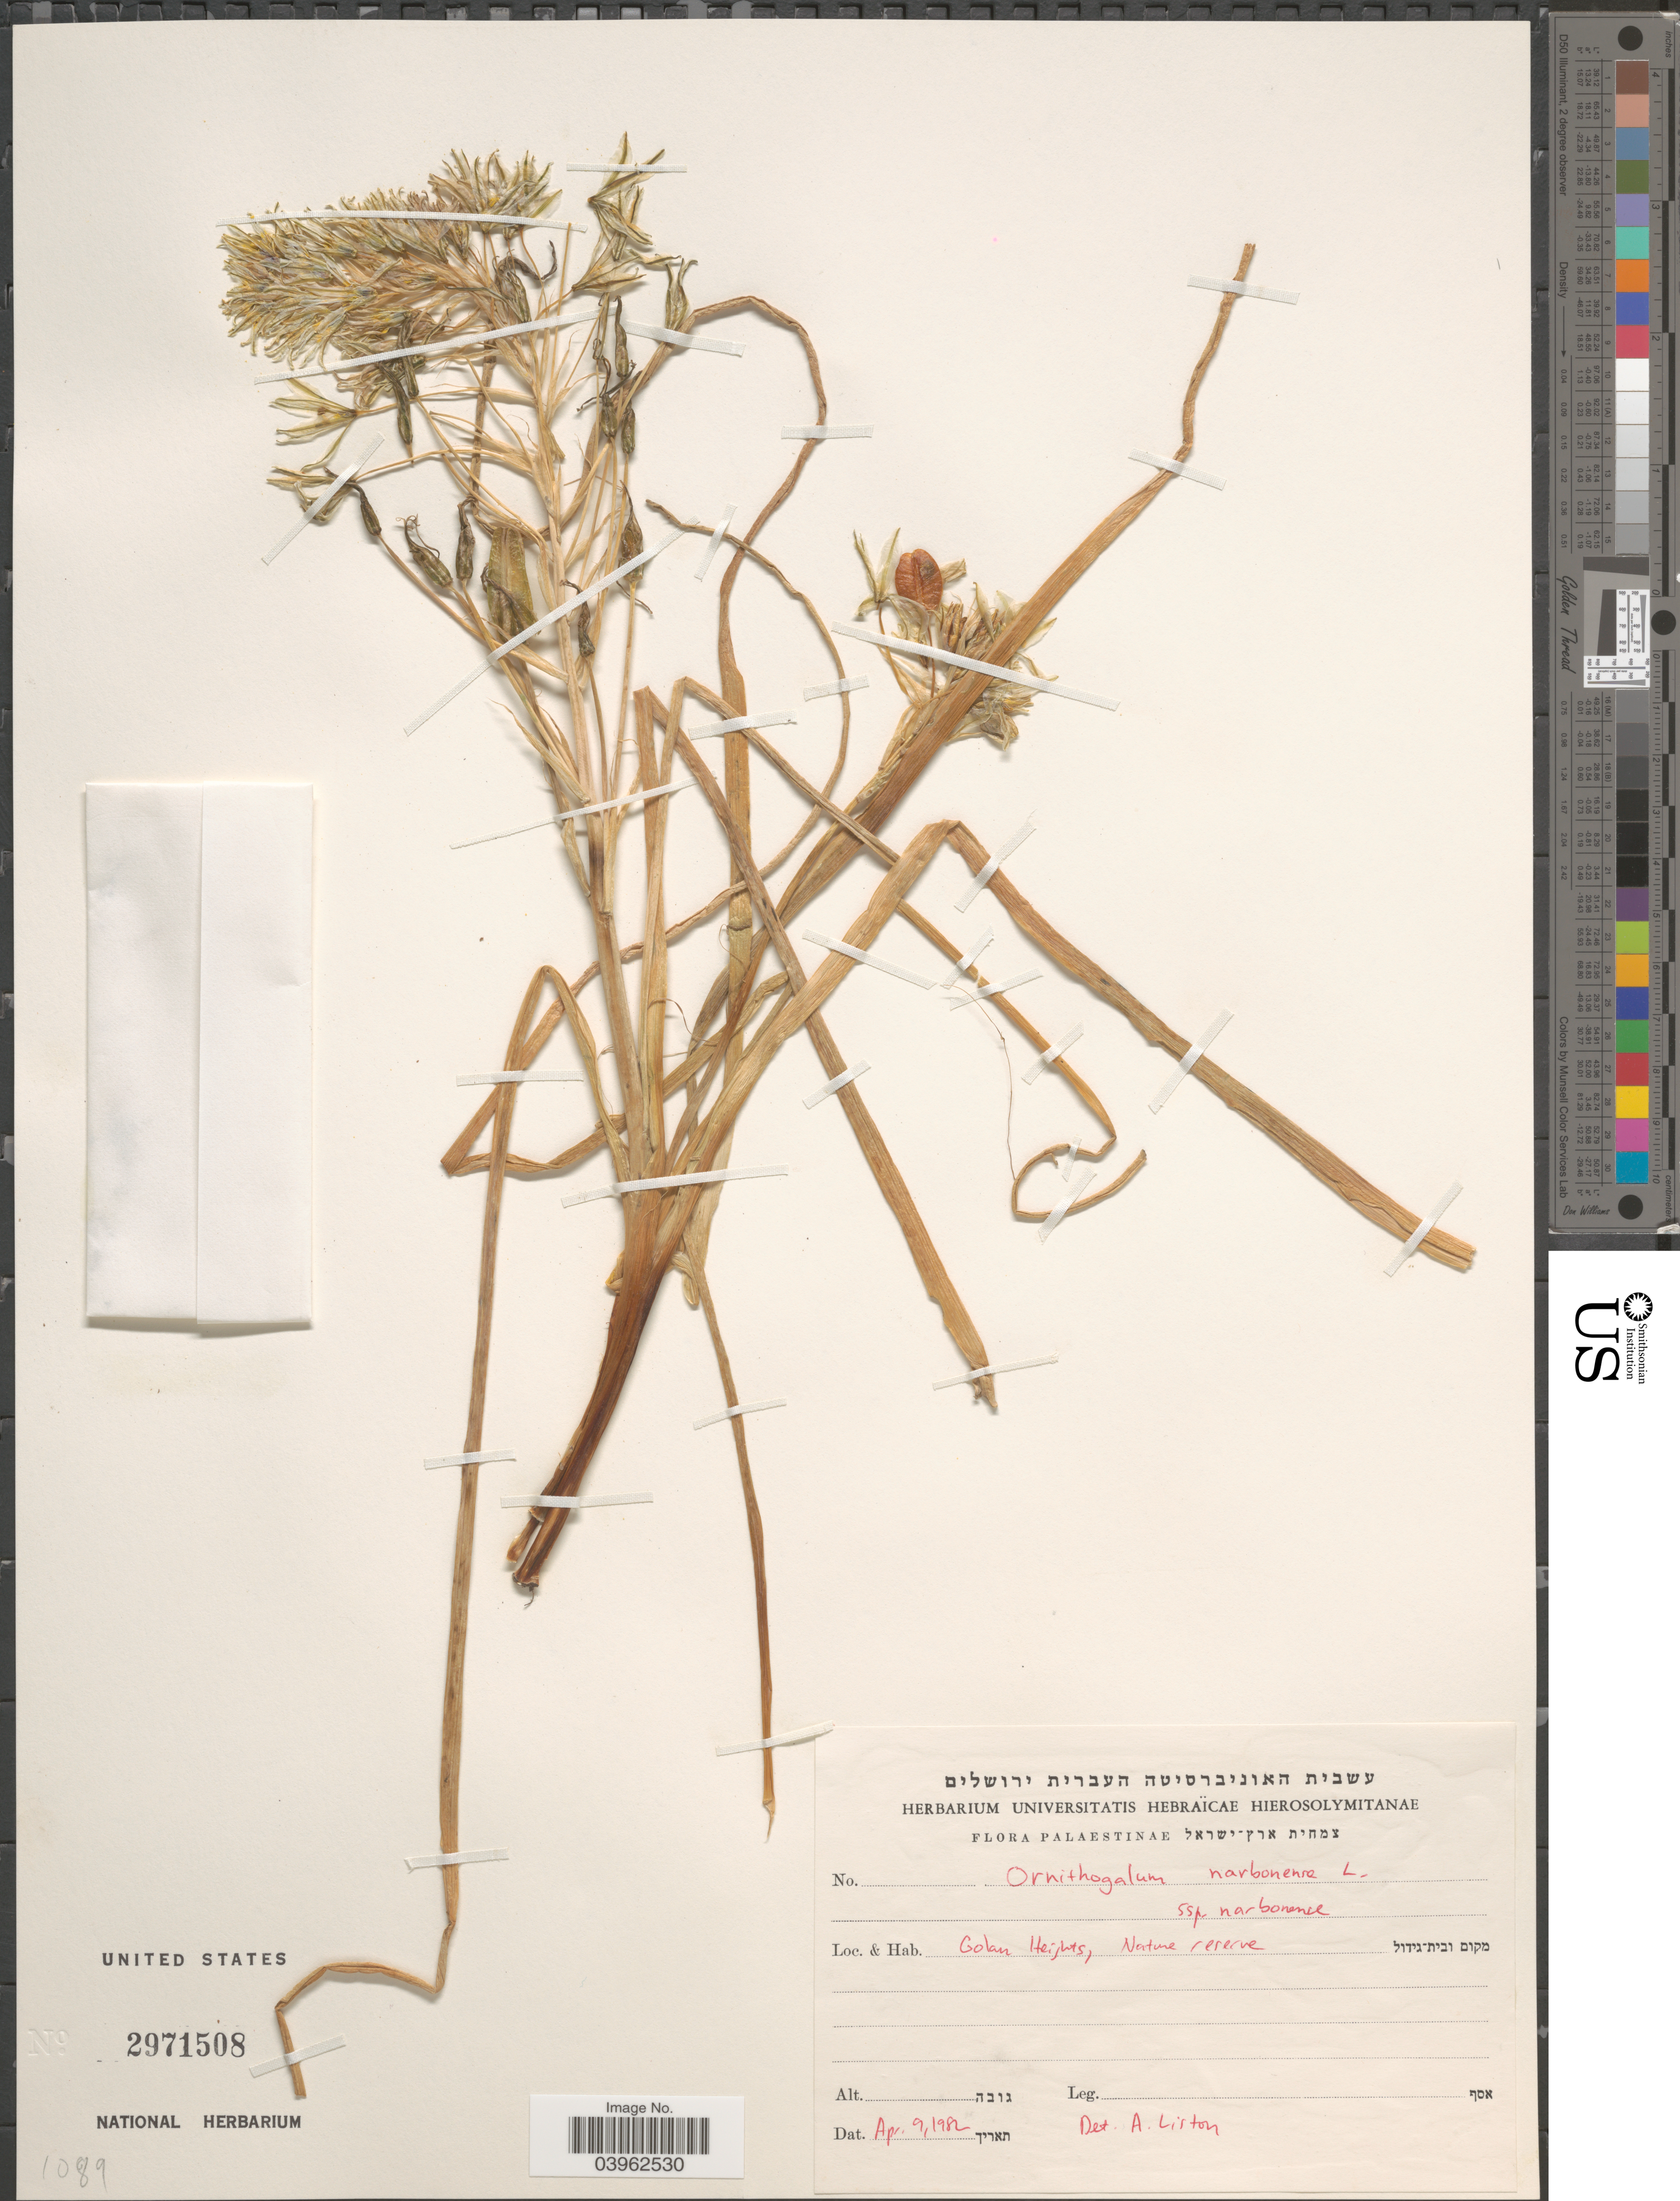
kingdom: Plantae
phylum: Tracheophyta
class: Liliopsida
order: Asparagales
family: Asparagaceae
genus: Ornithogalum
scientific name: Ornithogalum narbonense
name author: L.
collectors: Herbarium Universitatis Hebraicae Hierosolymitanae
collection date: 1982-04-09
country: Israel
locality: Palaestinae. Golan Heights, Nature Reserve.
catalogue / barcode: US 2971508